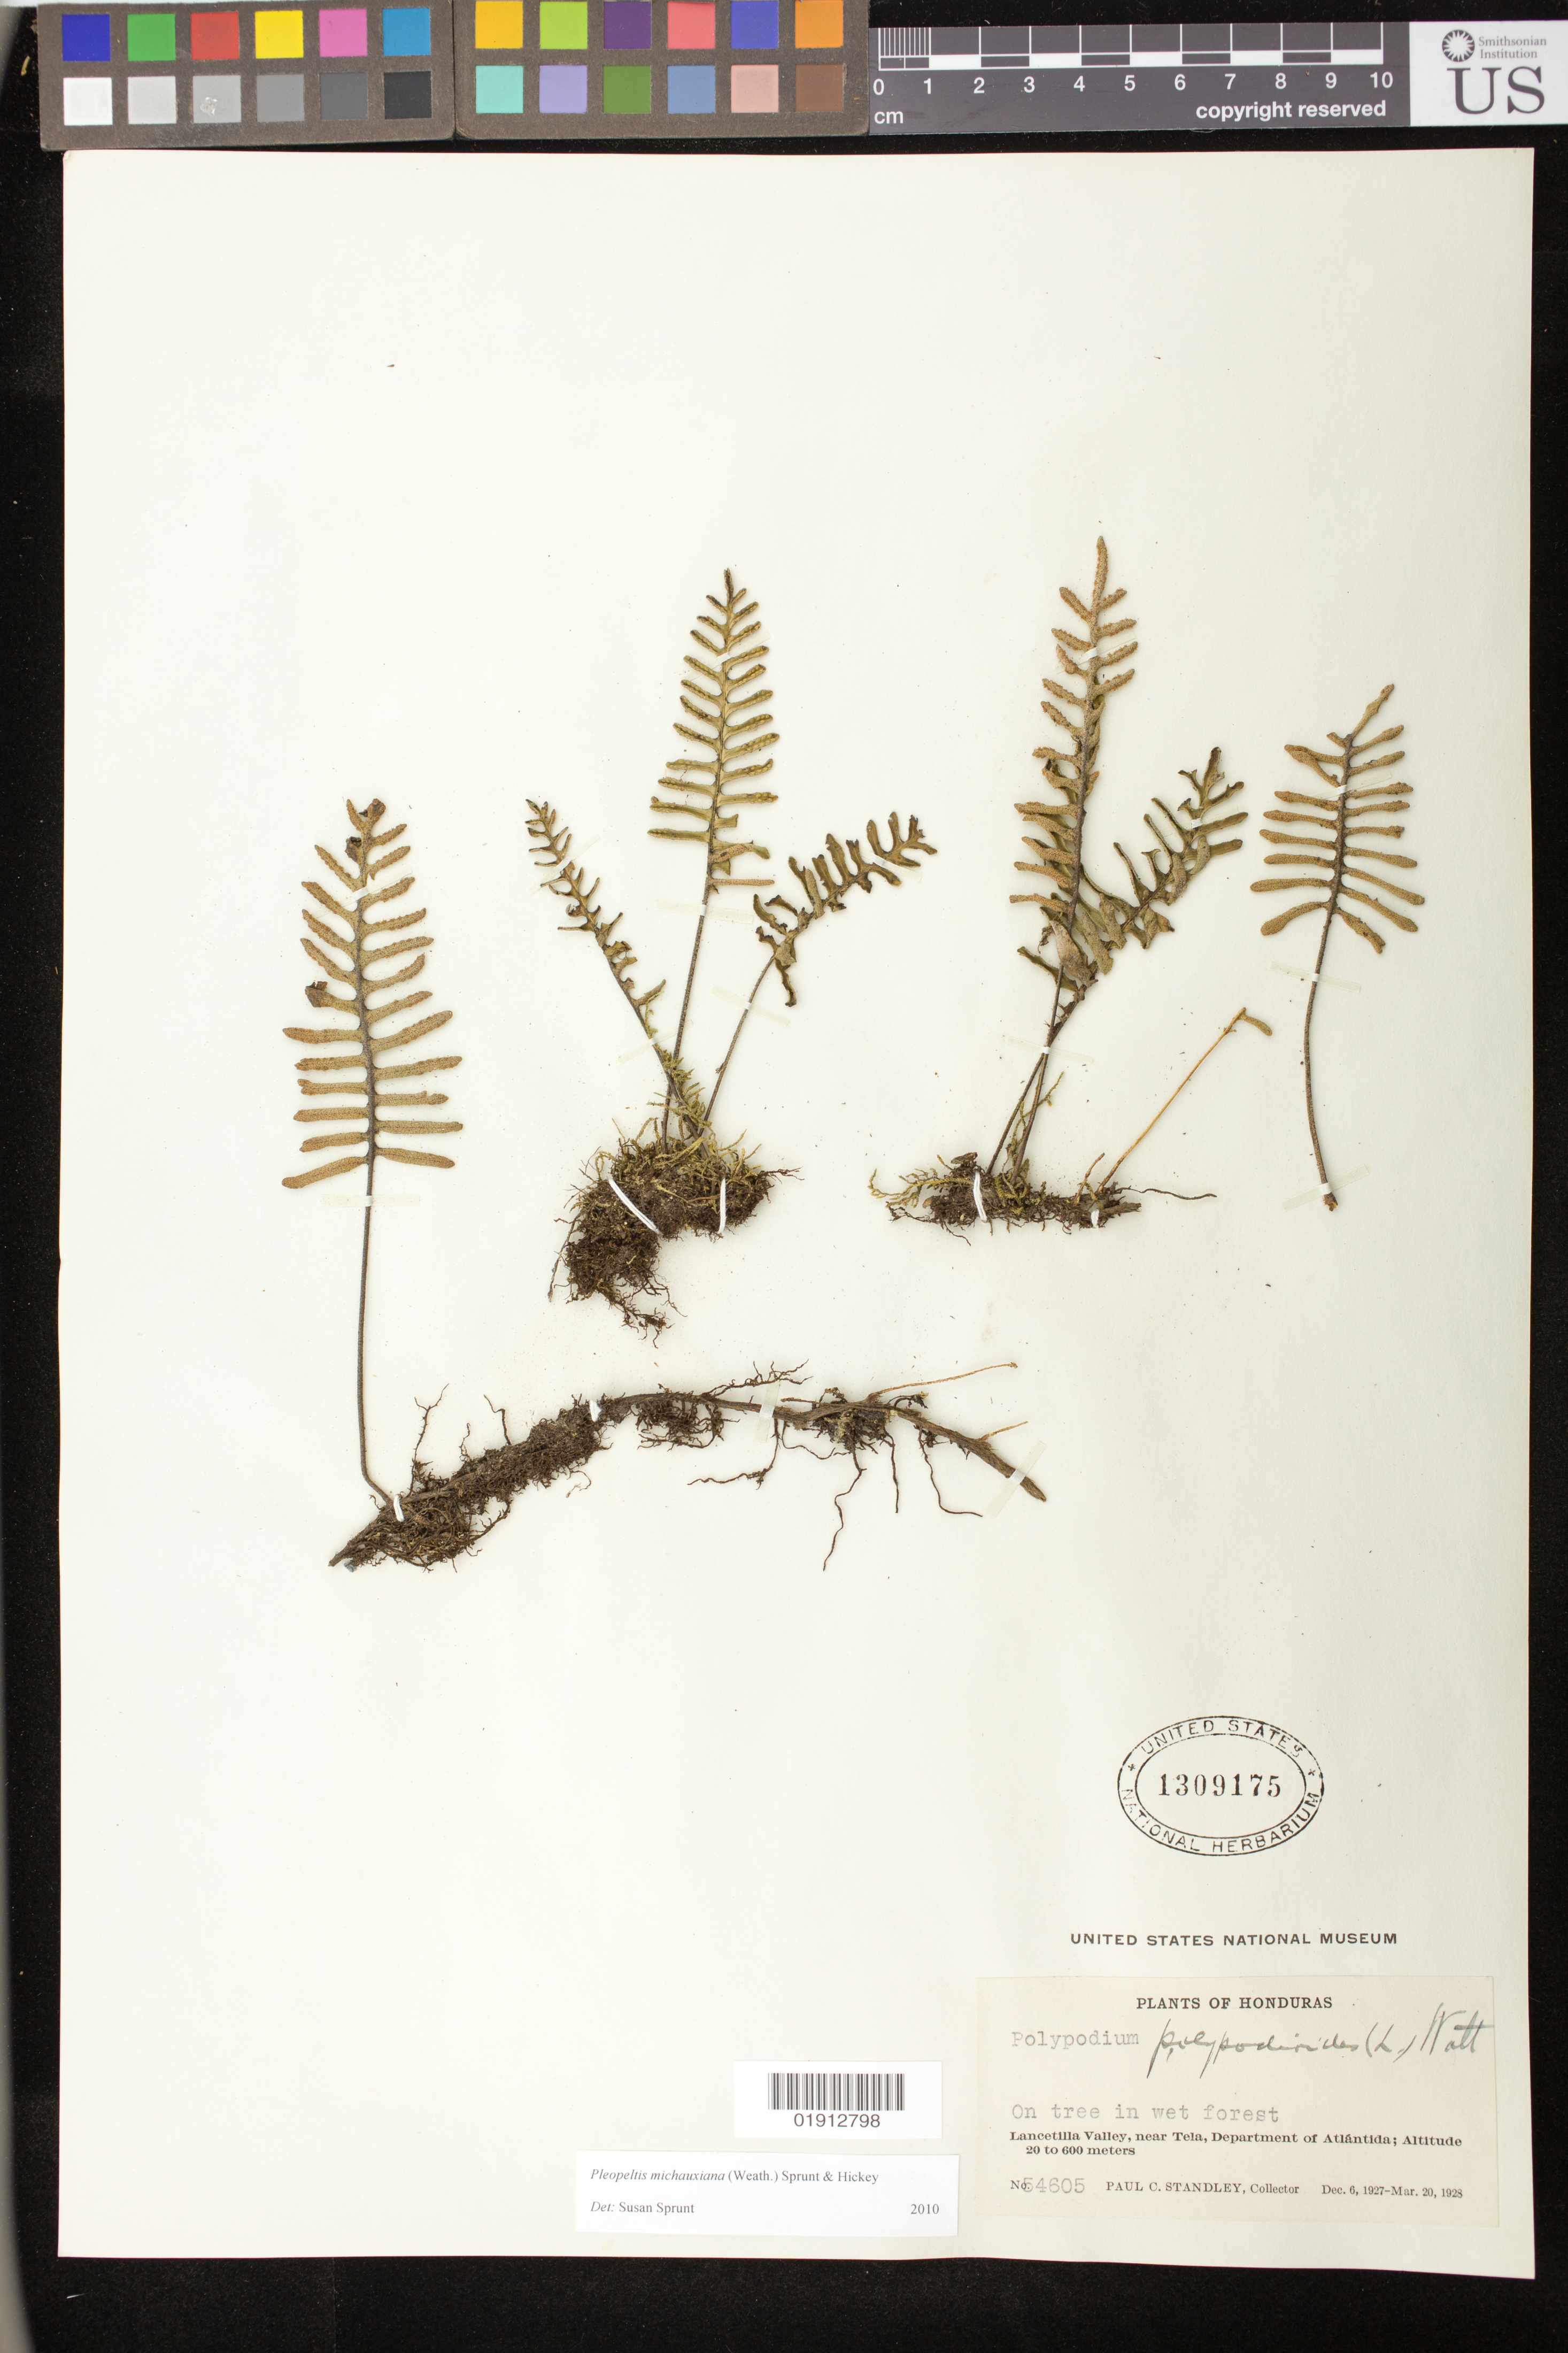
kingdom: Plantae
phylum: Tracheophyta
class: Polypodiopsida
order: Polypodiales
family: Polypodiaceae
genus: Pleopeltis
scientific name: Pleopeltis michauxiana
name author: (Weath.) Hickey & Sprunt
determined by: Sprunt, S. V.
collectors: P. C. Standley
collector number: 54605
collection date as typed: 1927-12-06 to 1928-03-20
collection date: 1927-12-06/1928-03-20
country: Honduras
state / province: Atlántida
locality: Lancetilla Valley, near Tela, Department of Atlántida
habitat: On tree in wet forest.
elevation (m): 20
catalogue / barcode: US 1309175